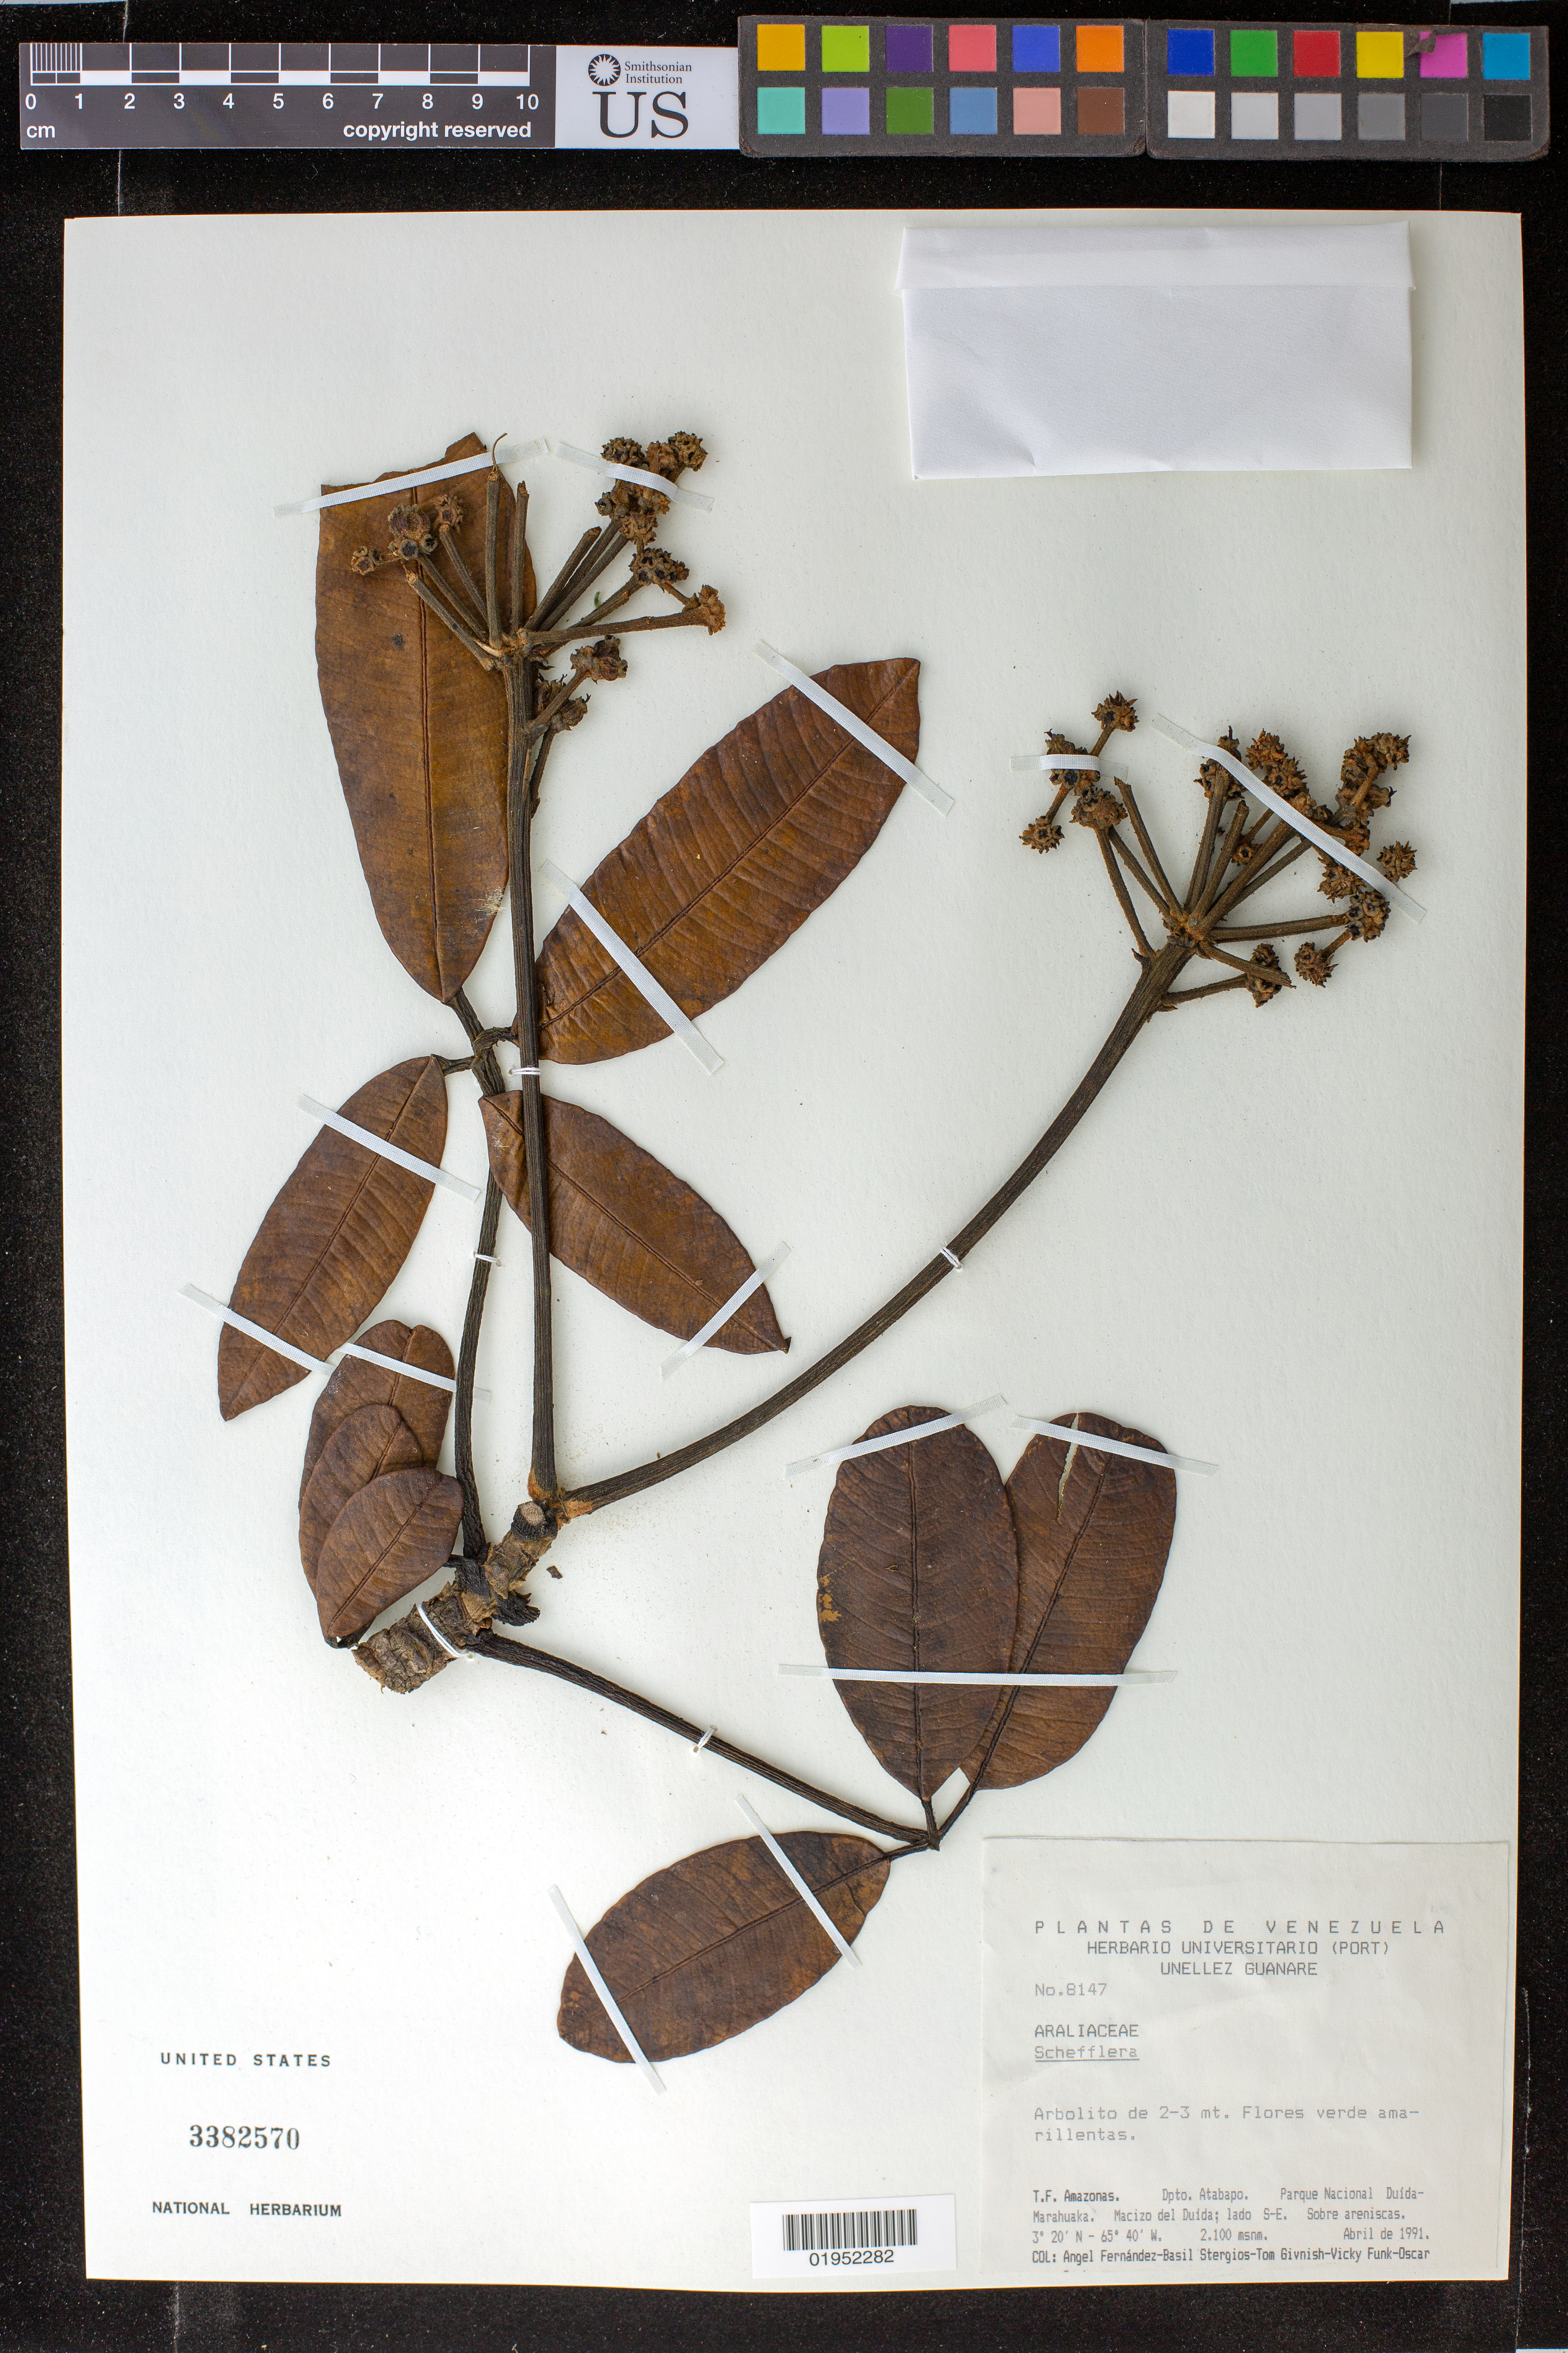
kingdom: Plantae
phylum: Tracheophyta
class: Magnoliopsida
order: Apiales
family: Araliaceae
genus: Schefflera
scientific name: Schefflera sp.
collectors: A. Fernández, B. G. Stergios, T. J. Givnish, V. Funk & O. Contreras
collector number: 8147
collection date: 1991-04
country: Venezuela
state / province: Amazonas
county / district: Atabapo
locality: Parque Nacional Duída-Marahuaka, Macizo del Duída, lado SE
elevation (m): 2100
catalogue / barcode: US 3382570